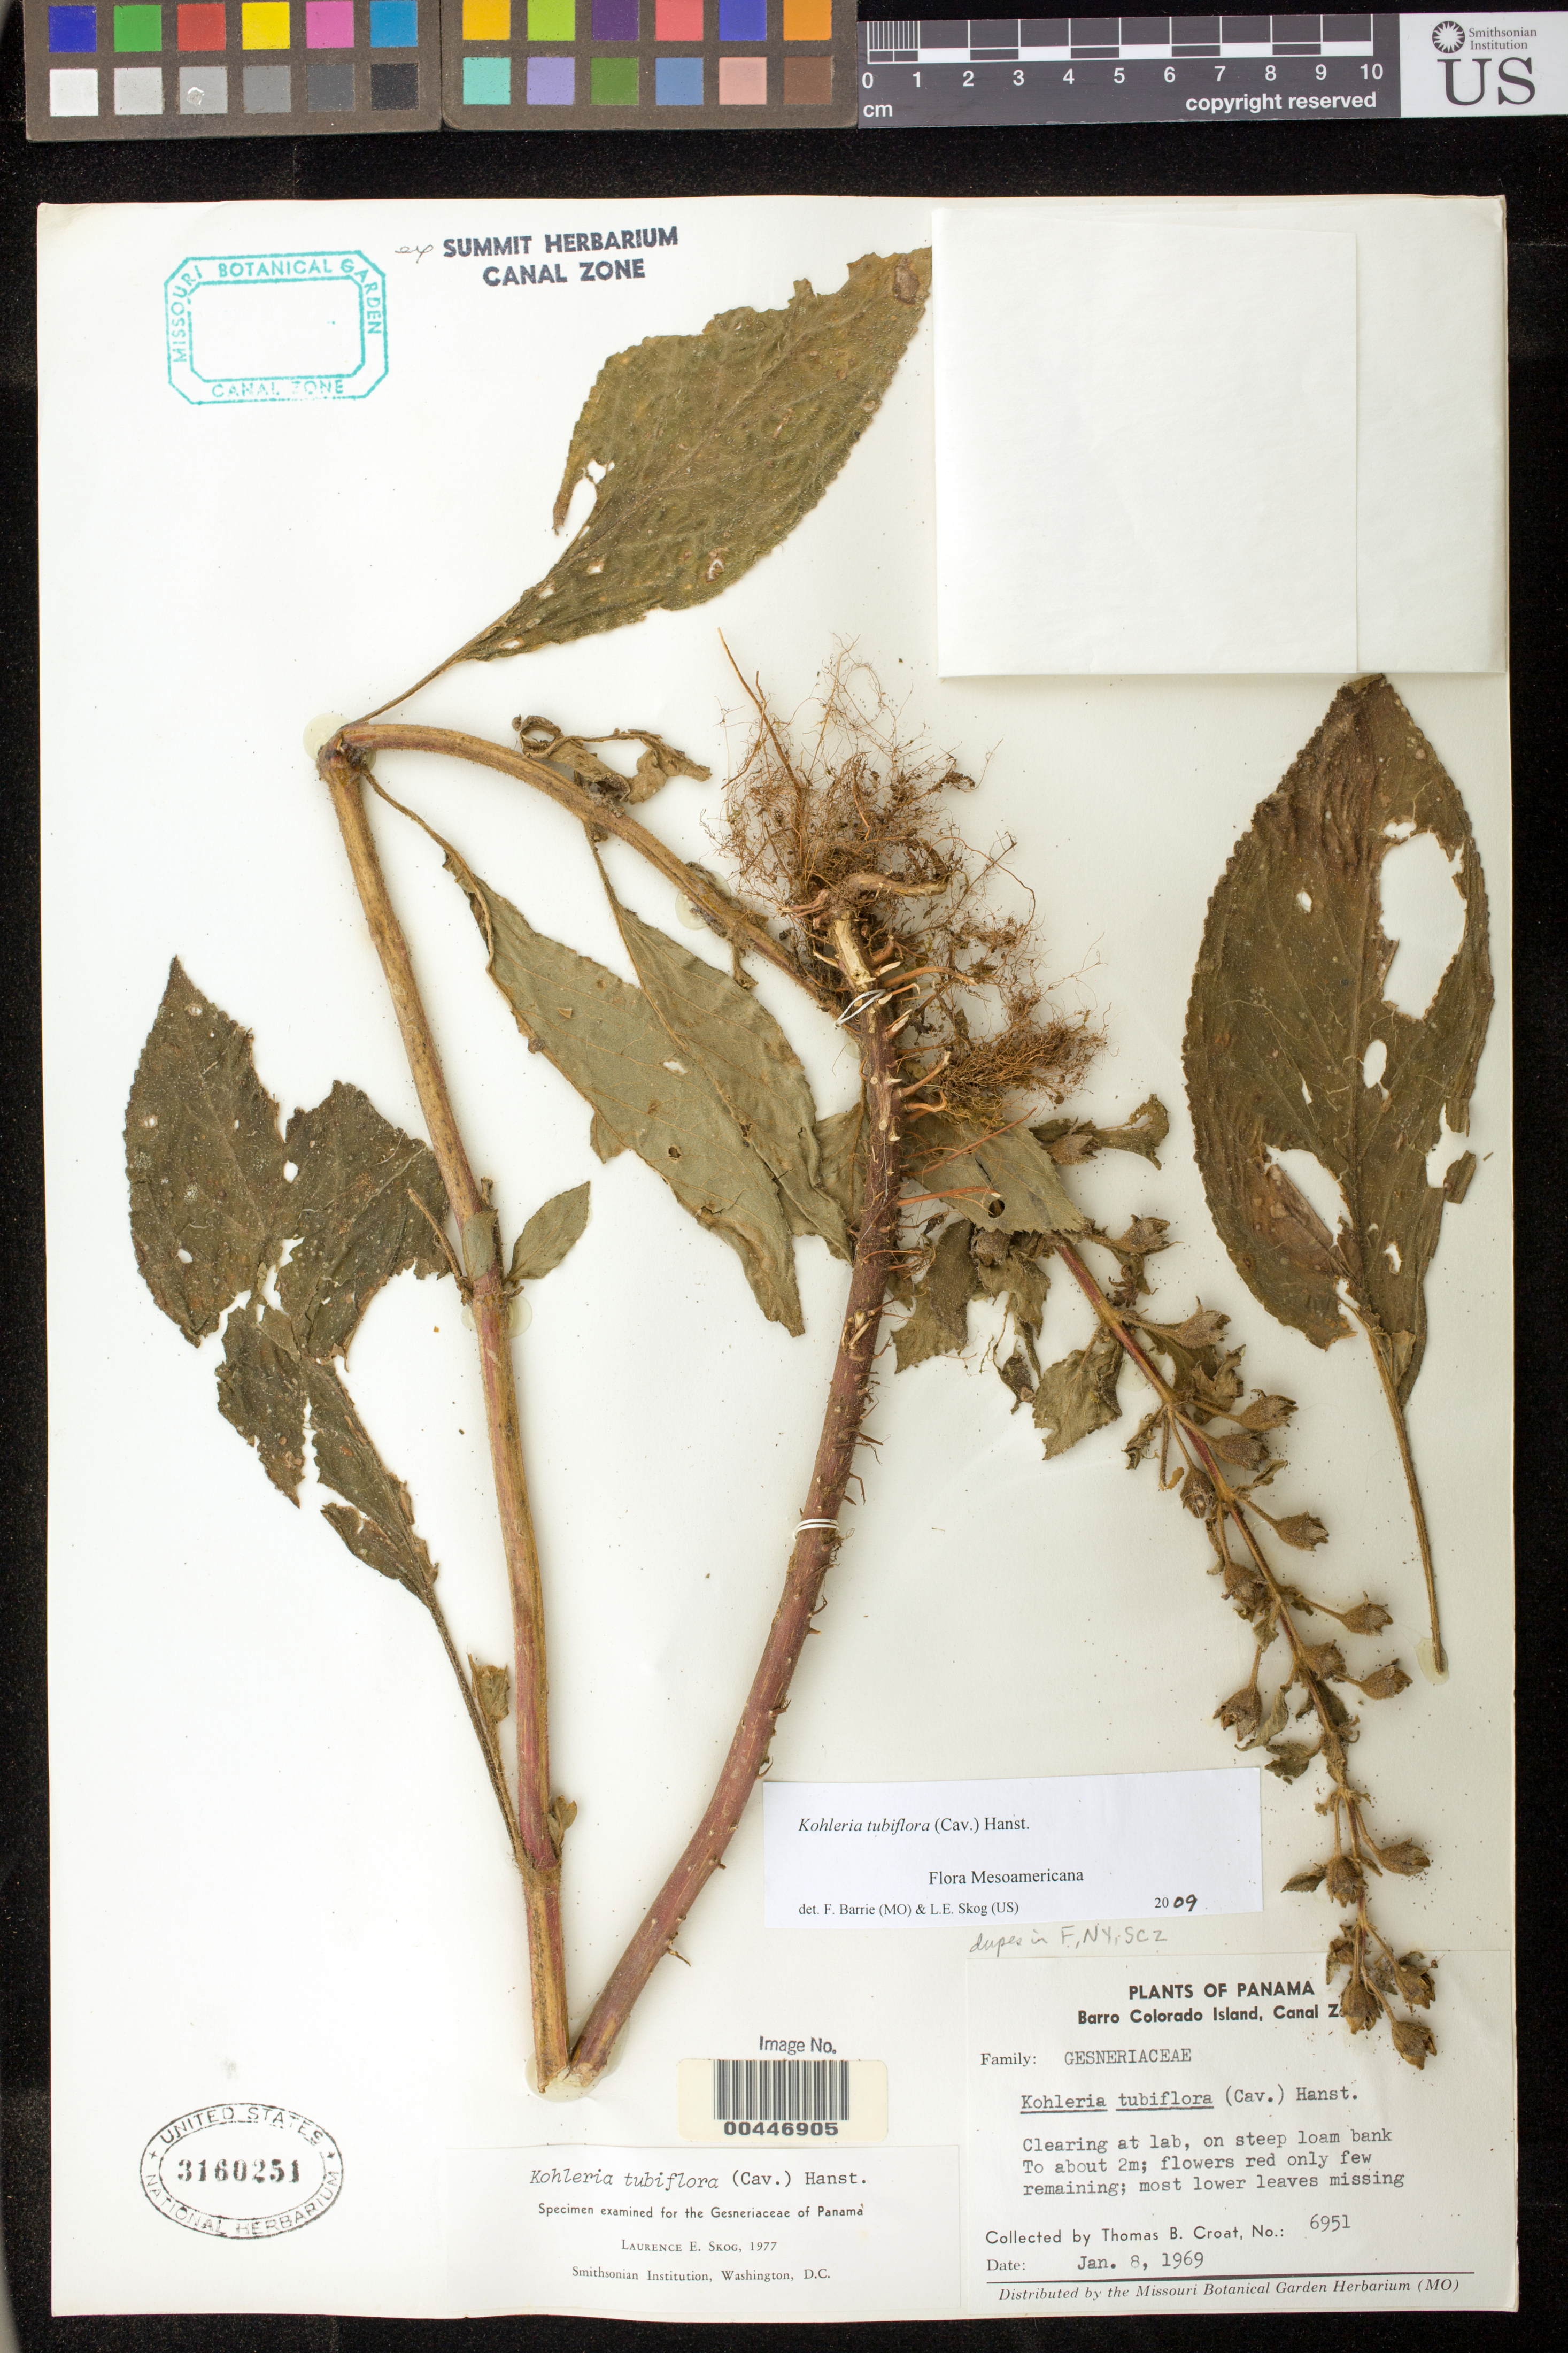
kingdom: Plantae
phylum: Tracheophyta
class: Magnoliopsida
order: Lamiales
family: Gesneriaceae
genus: Kohleria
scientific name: Kohleria tubiflora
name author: (Cav.) Hanst.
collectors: T. B. Croat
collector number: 6951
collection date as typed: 08 Jan 1969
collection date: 1969-01-08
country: Panama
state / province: Panamá Oeste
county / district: Canal Zone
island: Barro Colorado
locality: Barro Colorado Island, clearing at lab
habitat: steep loam bank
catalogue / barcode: US 3160251